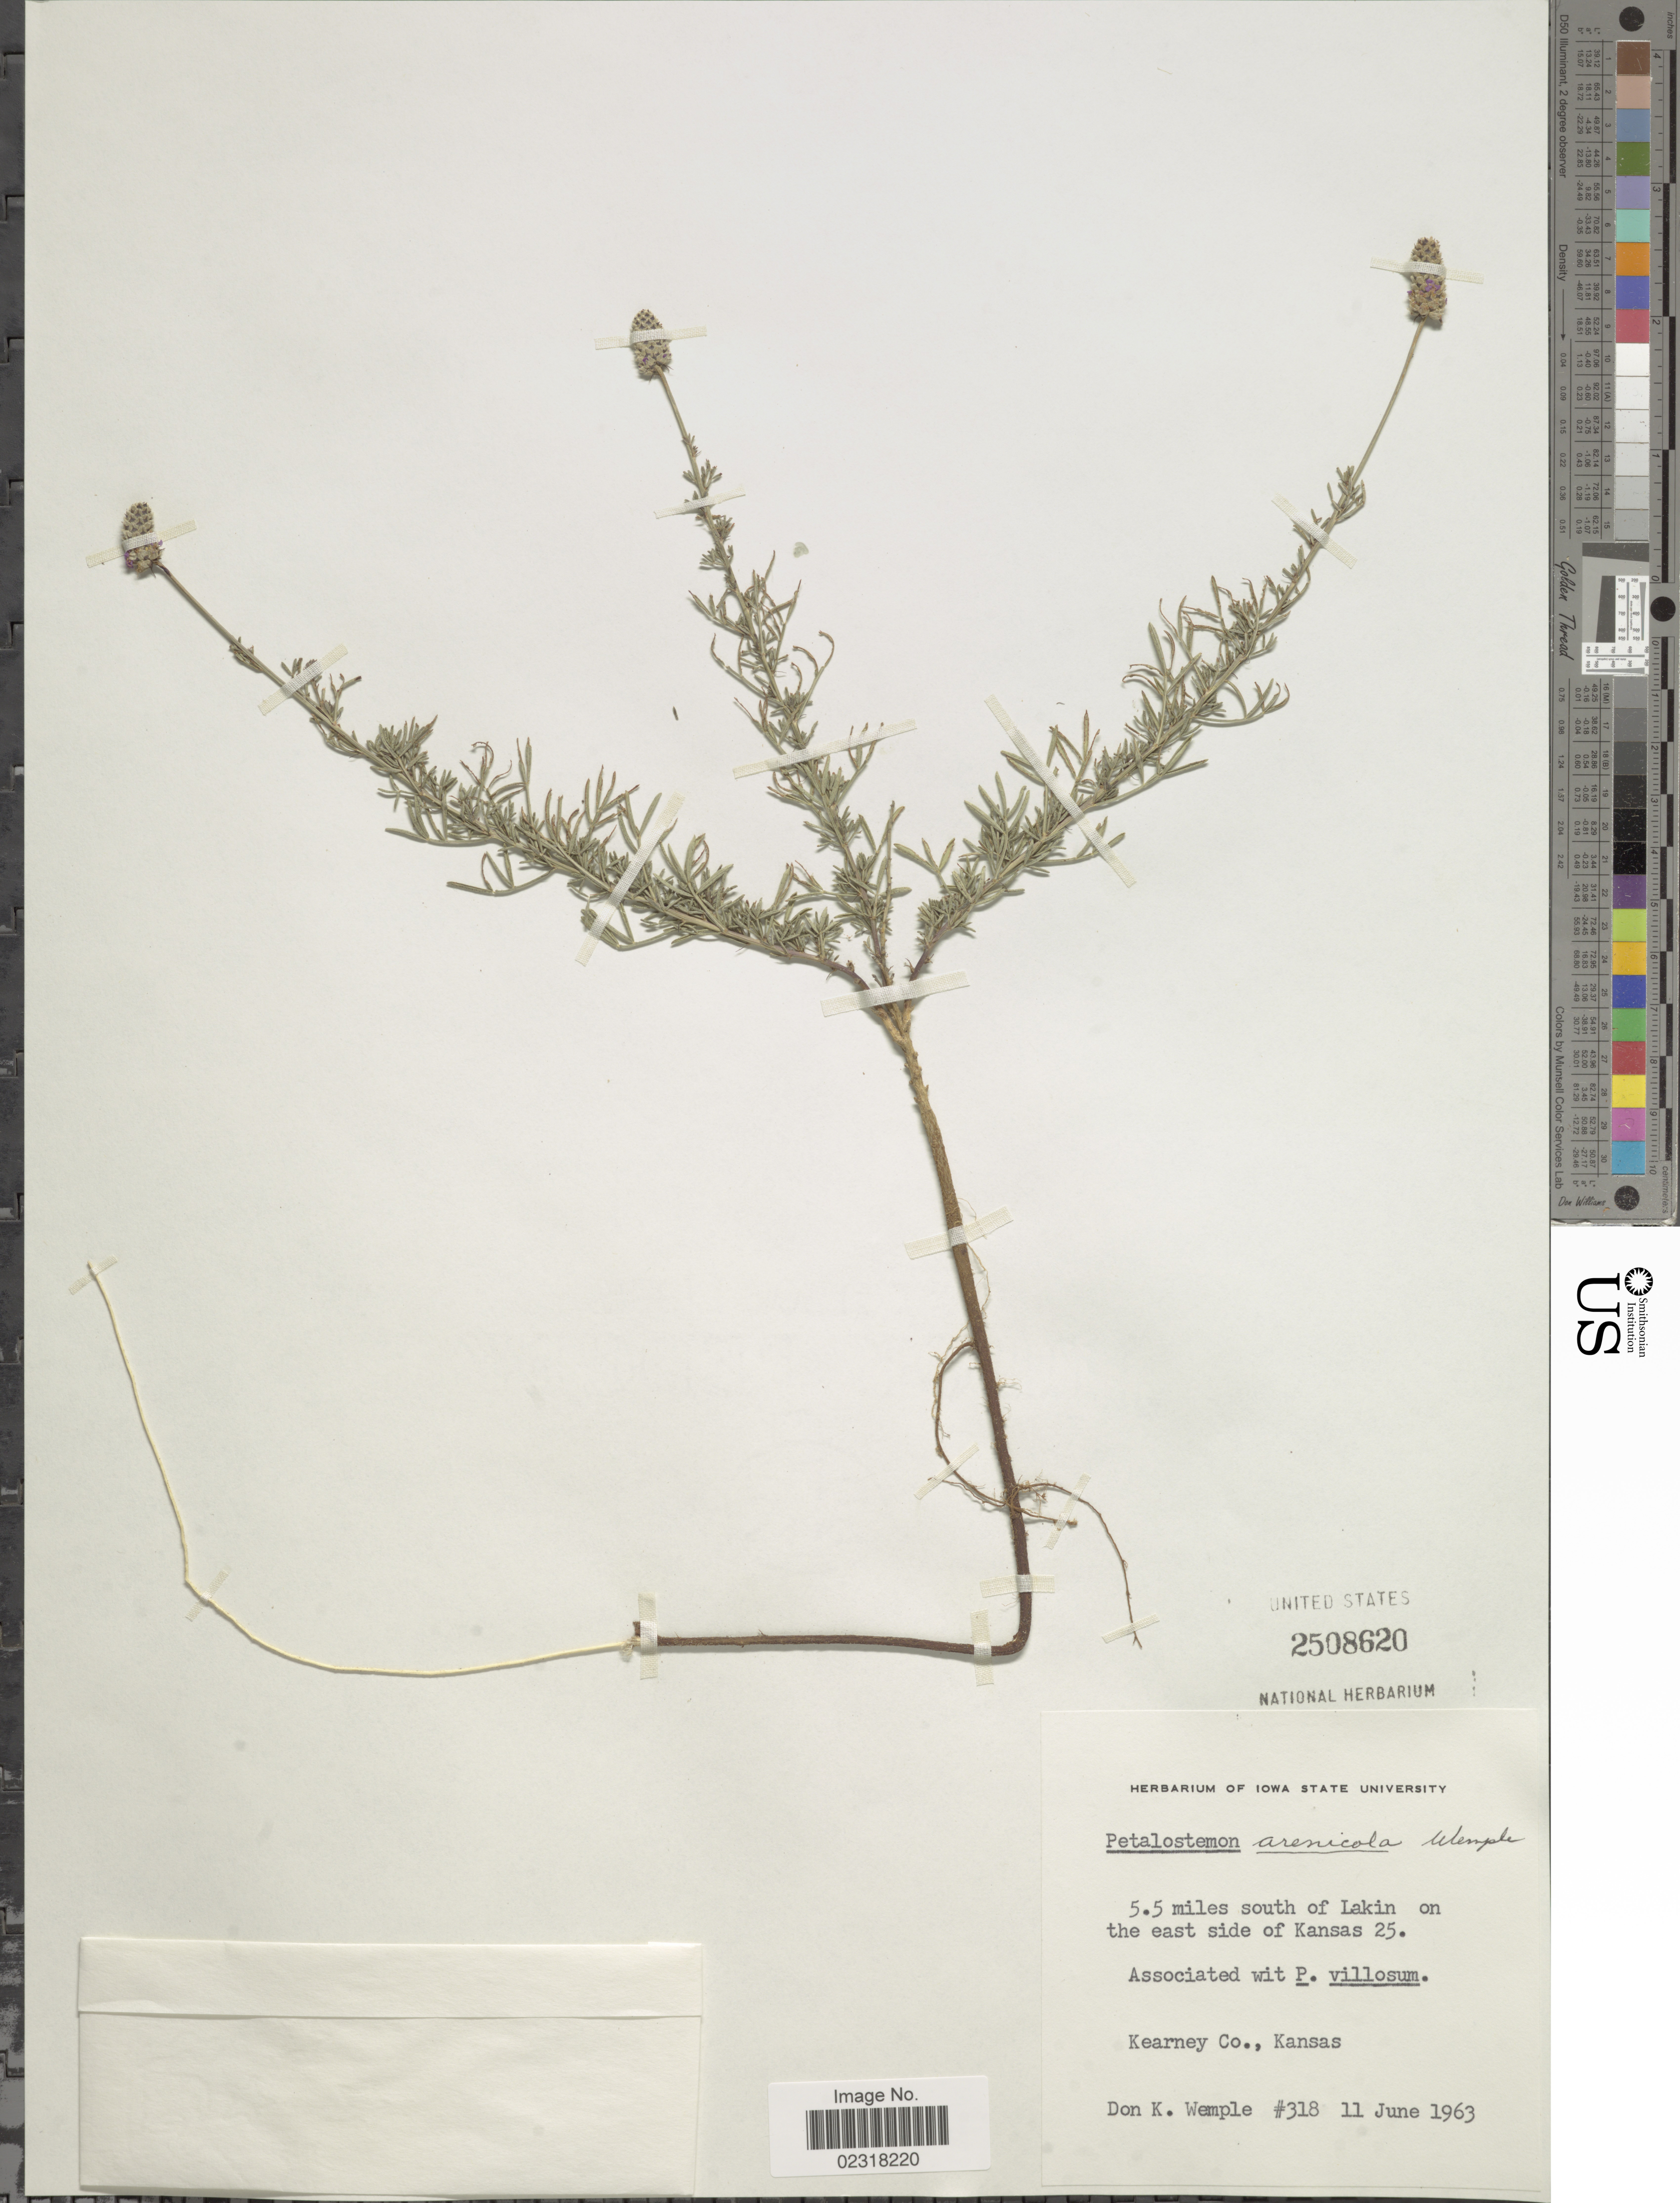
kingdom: Plantae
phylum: Tracheophyta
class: Magnoliopsida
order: Fabales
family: Fabaceae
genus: Dalea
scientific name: Dalea purpurea var. arenicola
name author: (Wemple) Barneby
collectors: D. Wemple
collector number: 318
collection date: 1963-06-11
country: United States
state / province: Kansas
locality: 5.5 miles south of Lakin on the east side of Kansas 25. Kearney Co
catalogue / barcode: US 2508620